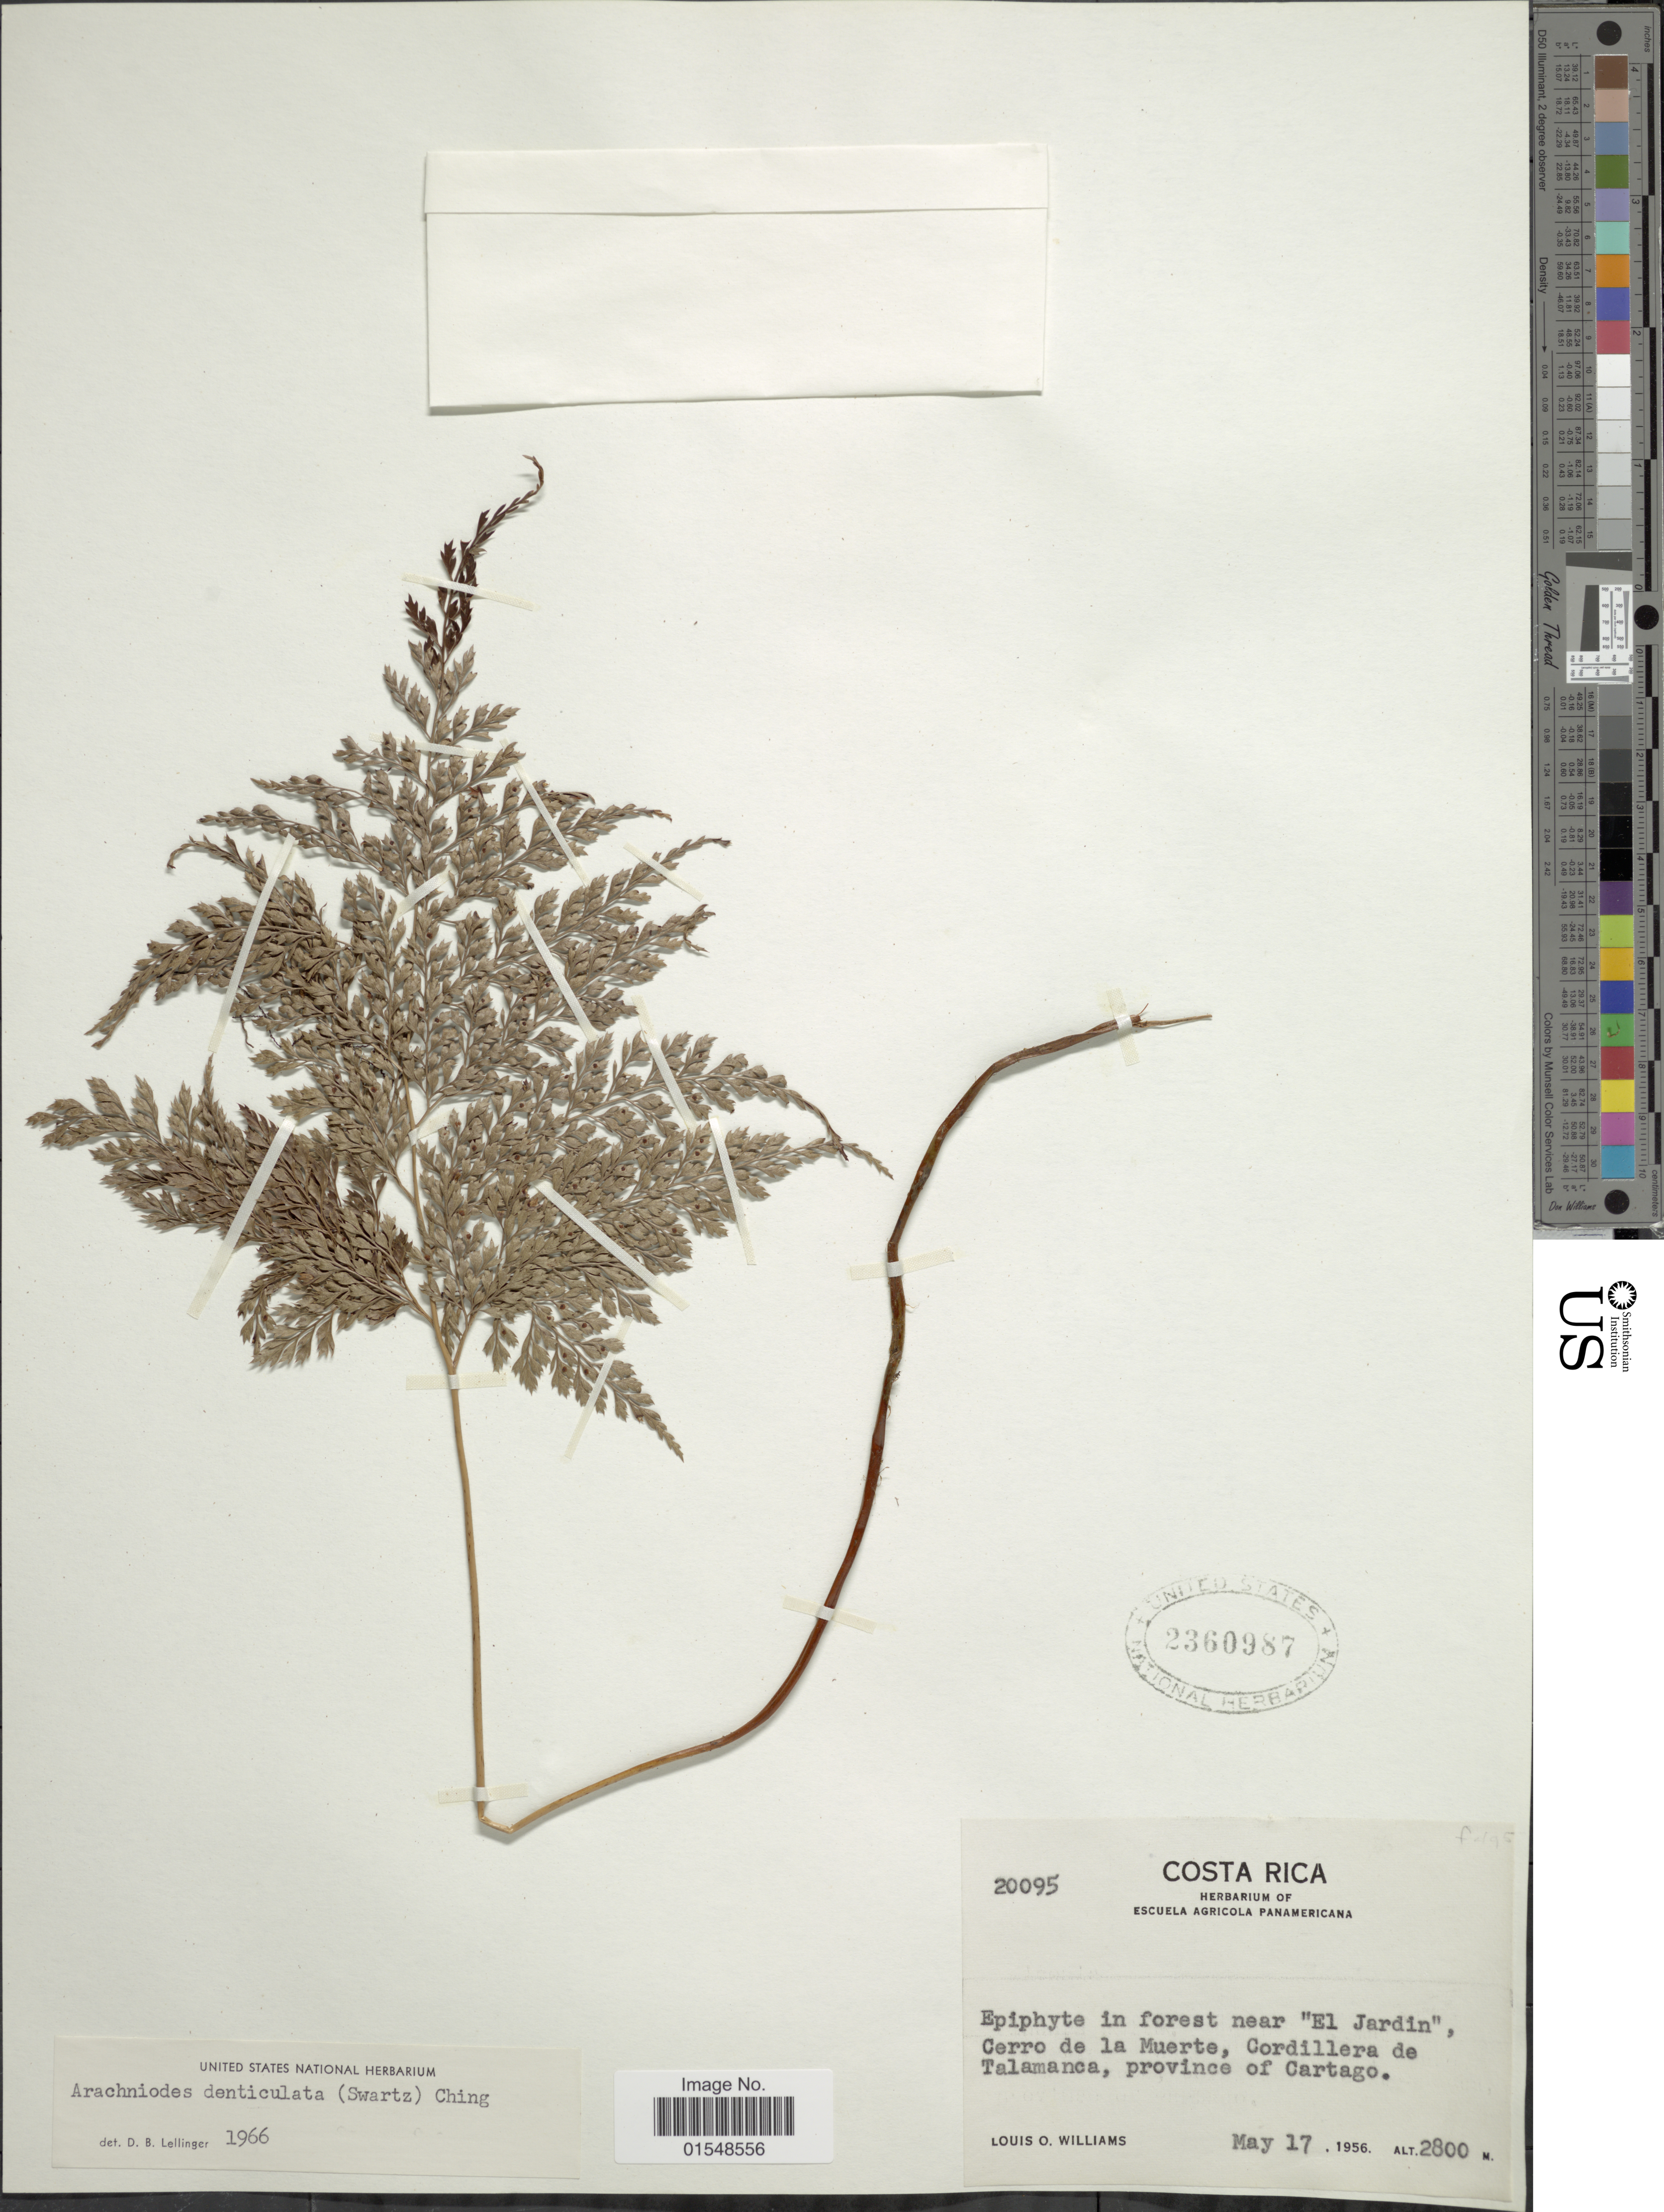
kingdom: Plantae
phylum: Tracheophyta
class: Polypodiopsida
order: Polypodiales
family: Dryopteridaceae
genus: Arachniodes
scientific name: Arachniodes denticulata var. barbensis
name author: (C. Chr.) Lellinger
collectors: L. O. Williams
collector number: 20095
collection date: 1956-05-17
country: Costa Rica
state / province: Cartago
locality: Cerro de la Muerte, Cordillera de Talamanca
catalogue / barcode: US 2360987